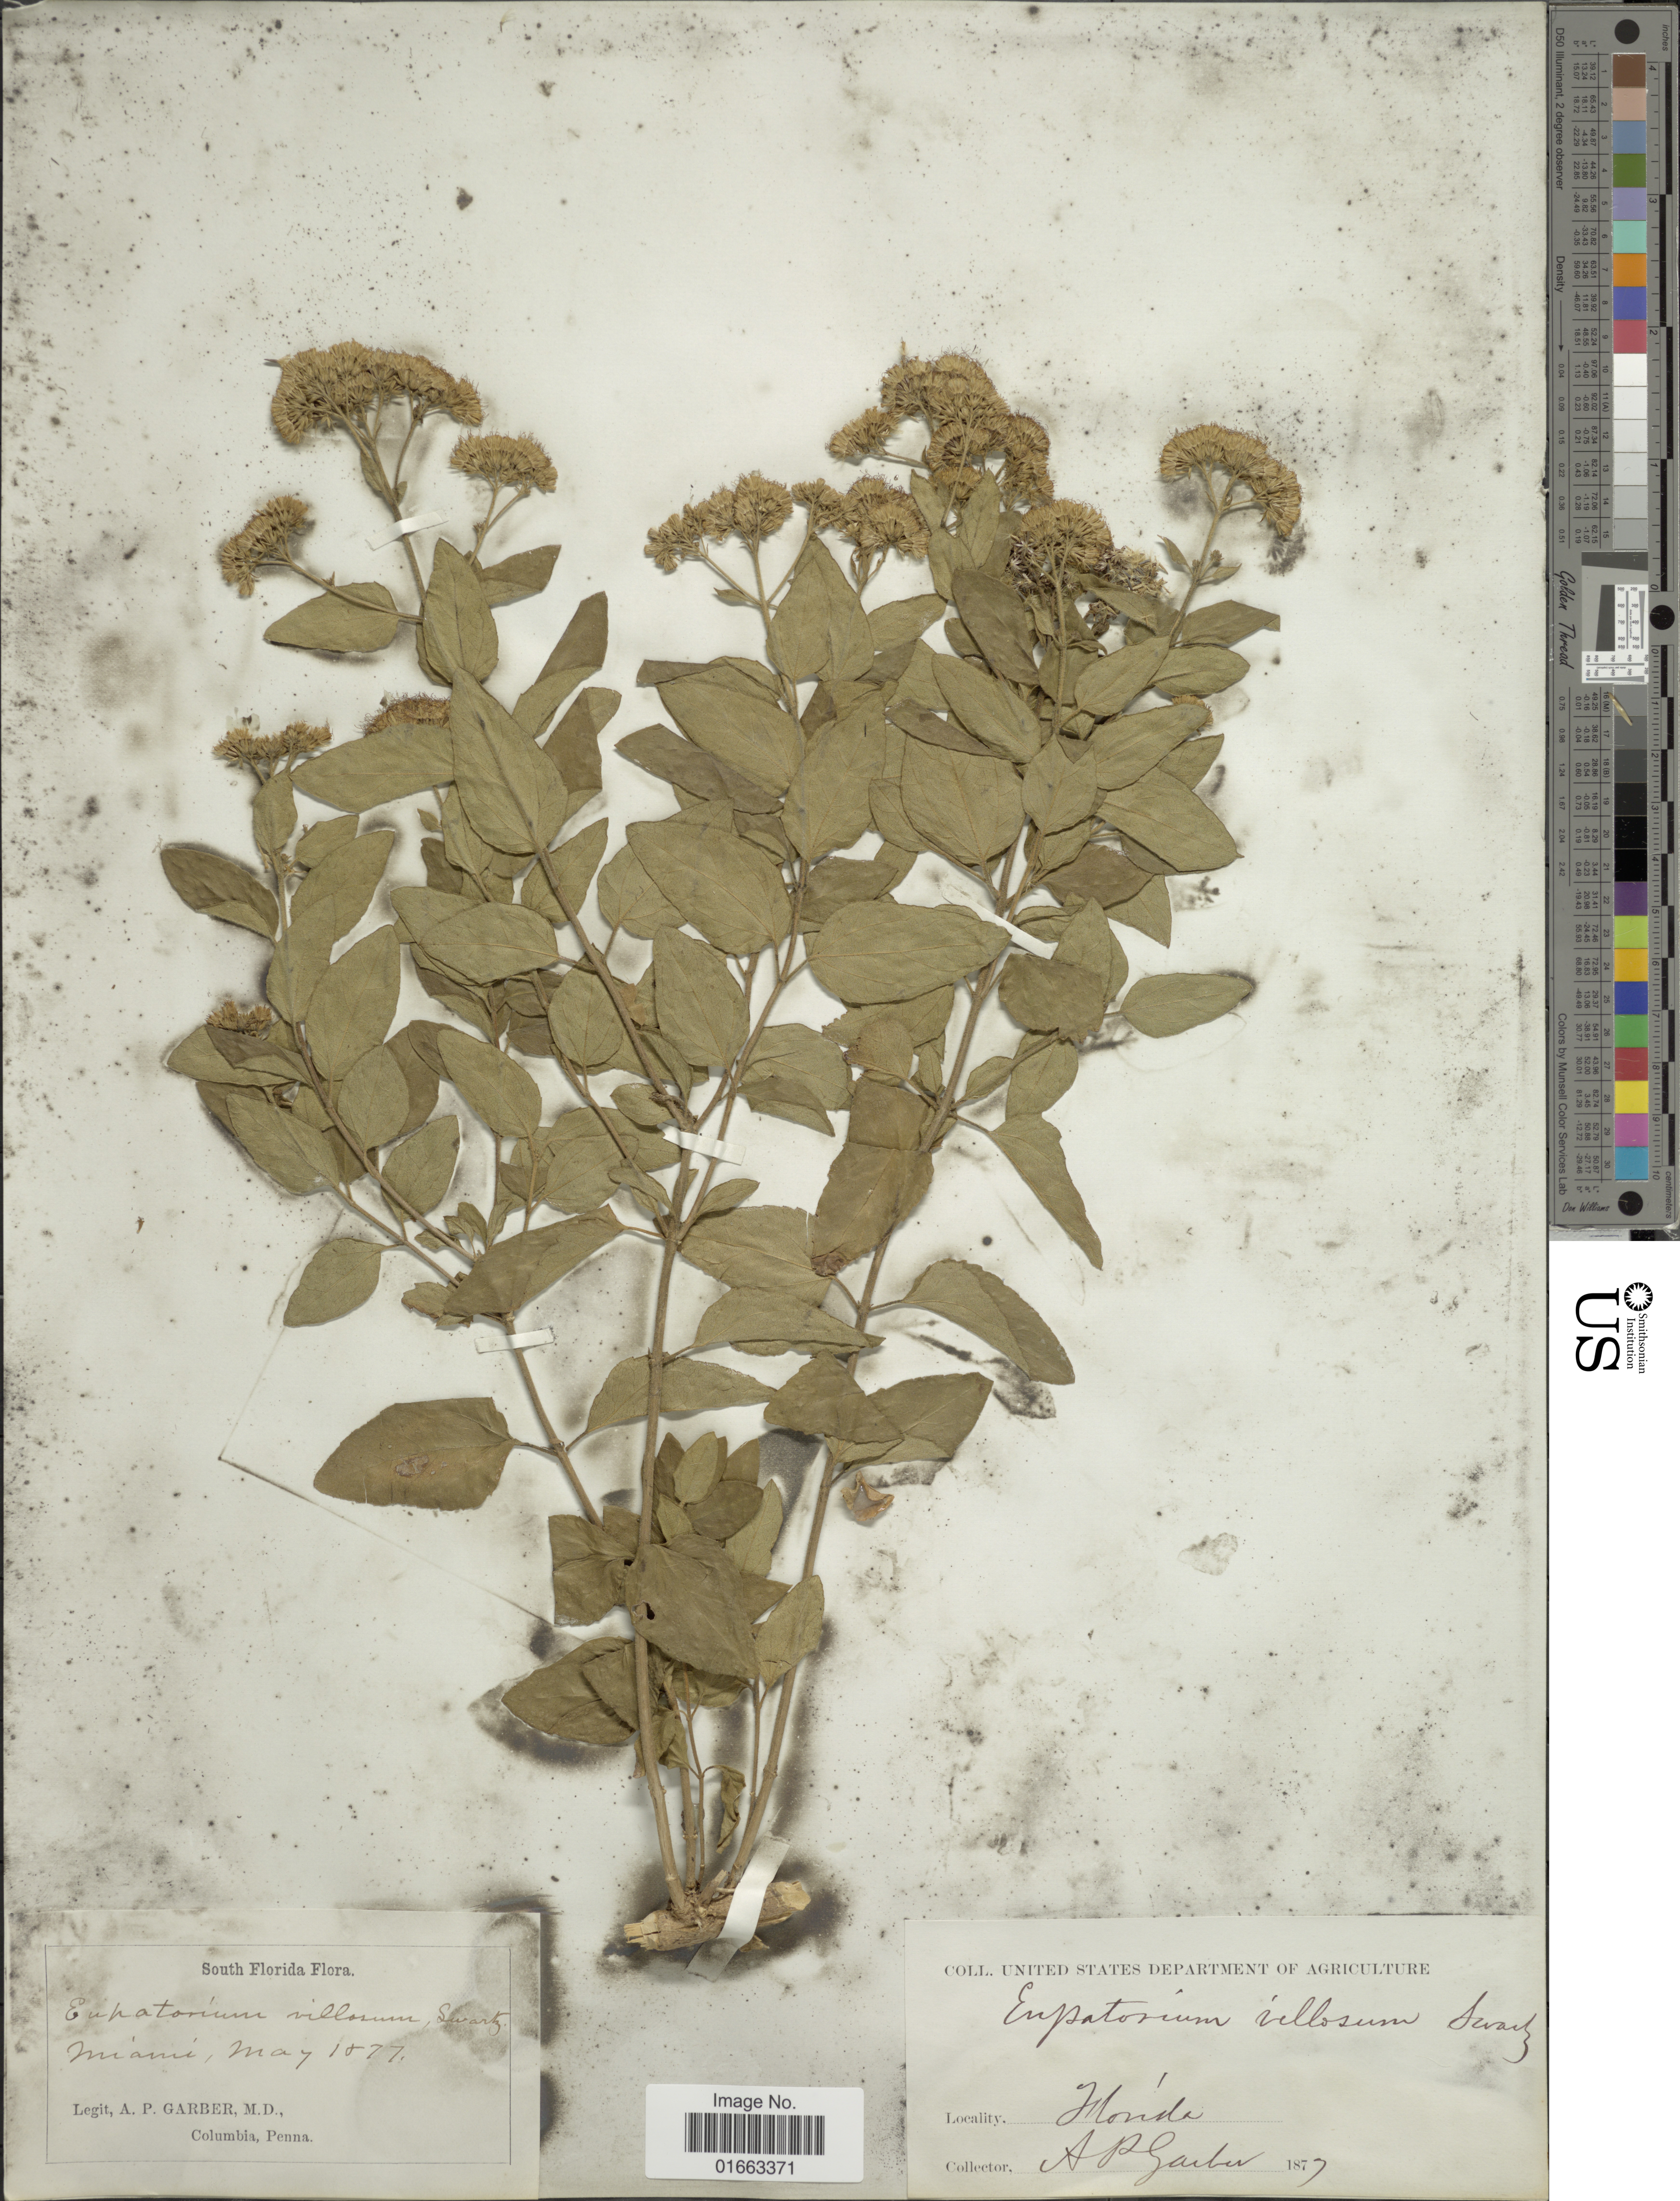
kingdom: Plantae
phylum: Tracheophyta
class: Magnoliopsida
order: Asterales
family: Asteraceae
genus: Koanophyllon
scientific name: Koanophyllon villosum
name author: (Sw.) R.M. King & H. Rob.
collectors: A. P. Garber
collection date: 1877-05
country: United States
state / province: Florida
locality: South Florida, Miami